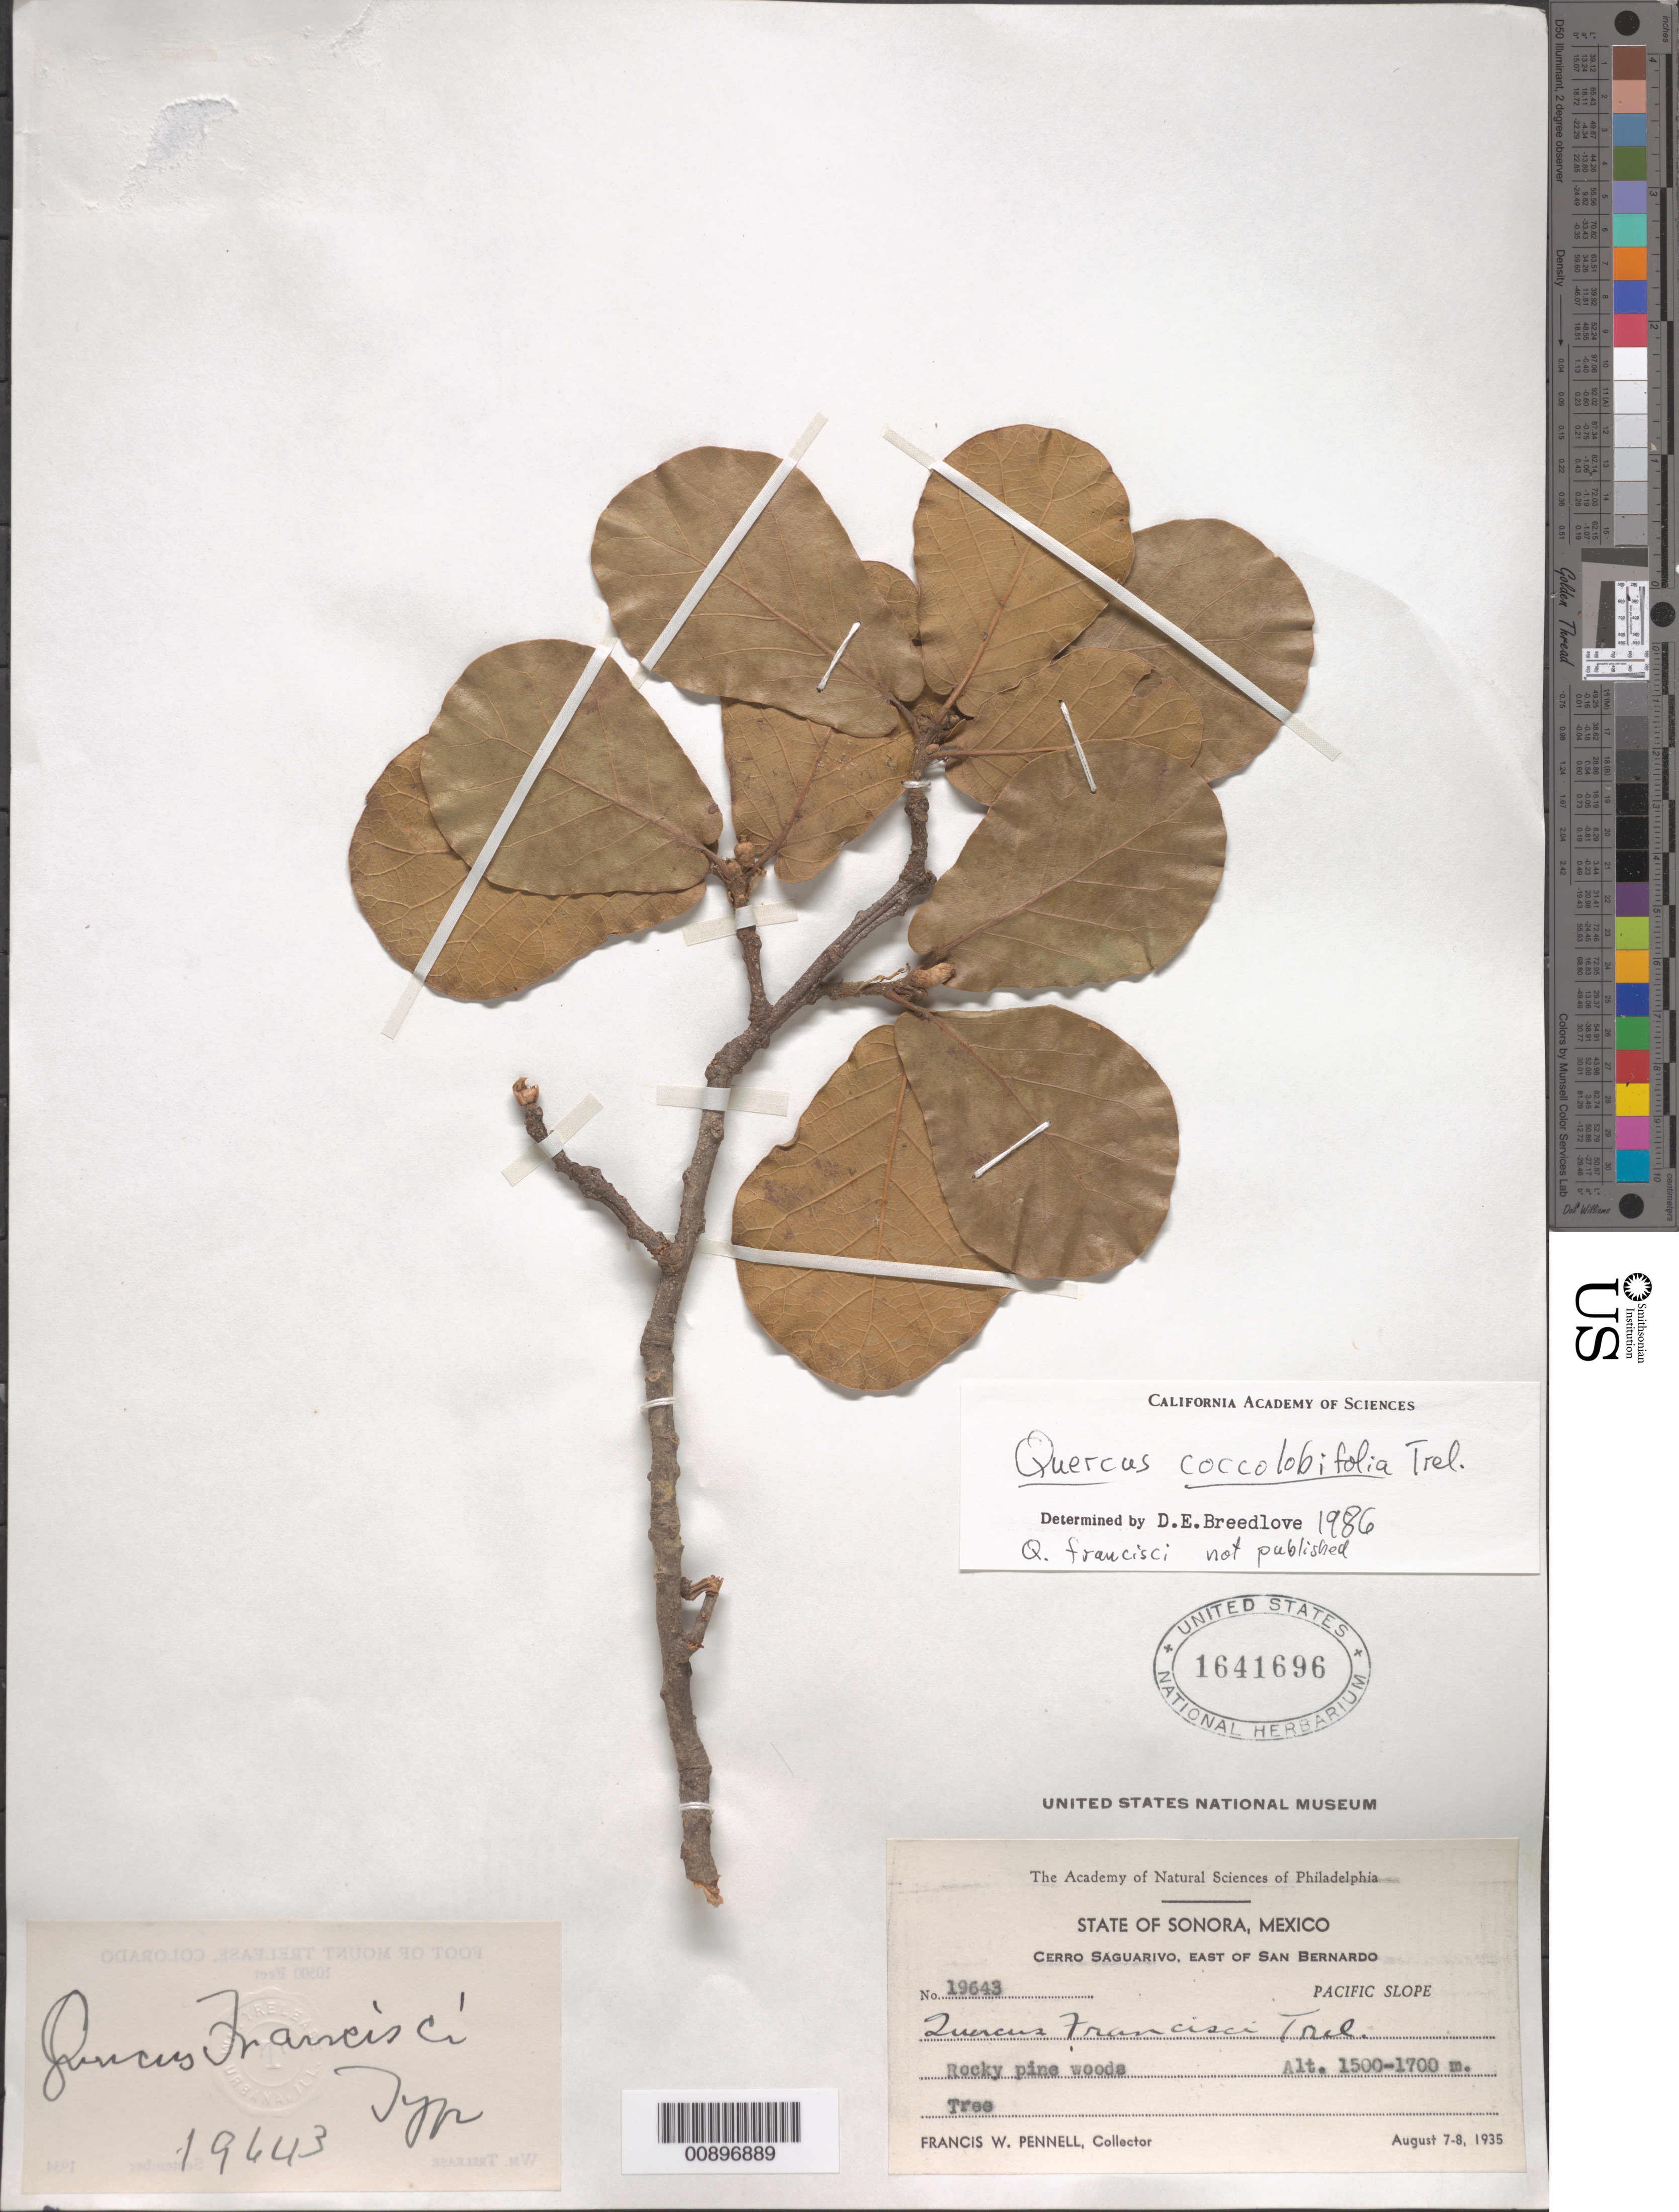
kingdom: Plantae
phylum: Tracheophyta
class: Magnoliopsida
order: Fagales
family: Fagaceae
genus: Quercus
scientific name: Quercus coccolobifolia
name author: Trel.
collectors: F. W. Pennell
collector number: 19643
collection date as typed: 07 Aug 1935 to 08 Aug 1935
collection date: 1935-08-07/1935-08-08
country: Mexico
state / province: Sonora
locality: Cerro Saguarivo, east of San Bernardo. Pacific Slope, Sonora.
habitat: Rocky pine woods.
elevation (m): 1700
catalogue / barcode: US 1641696